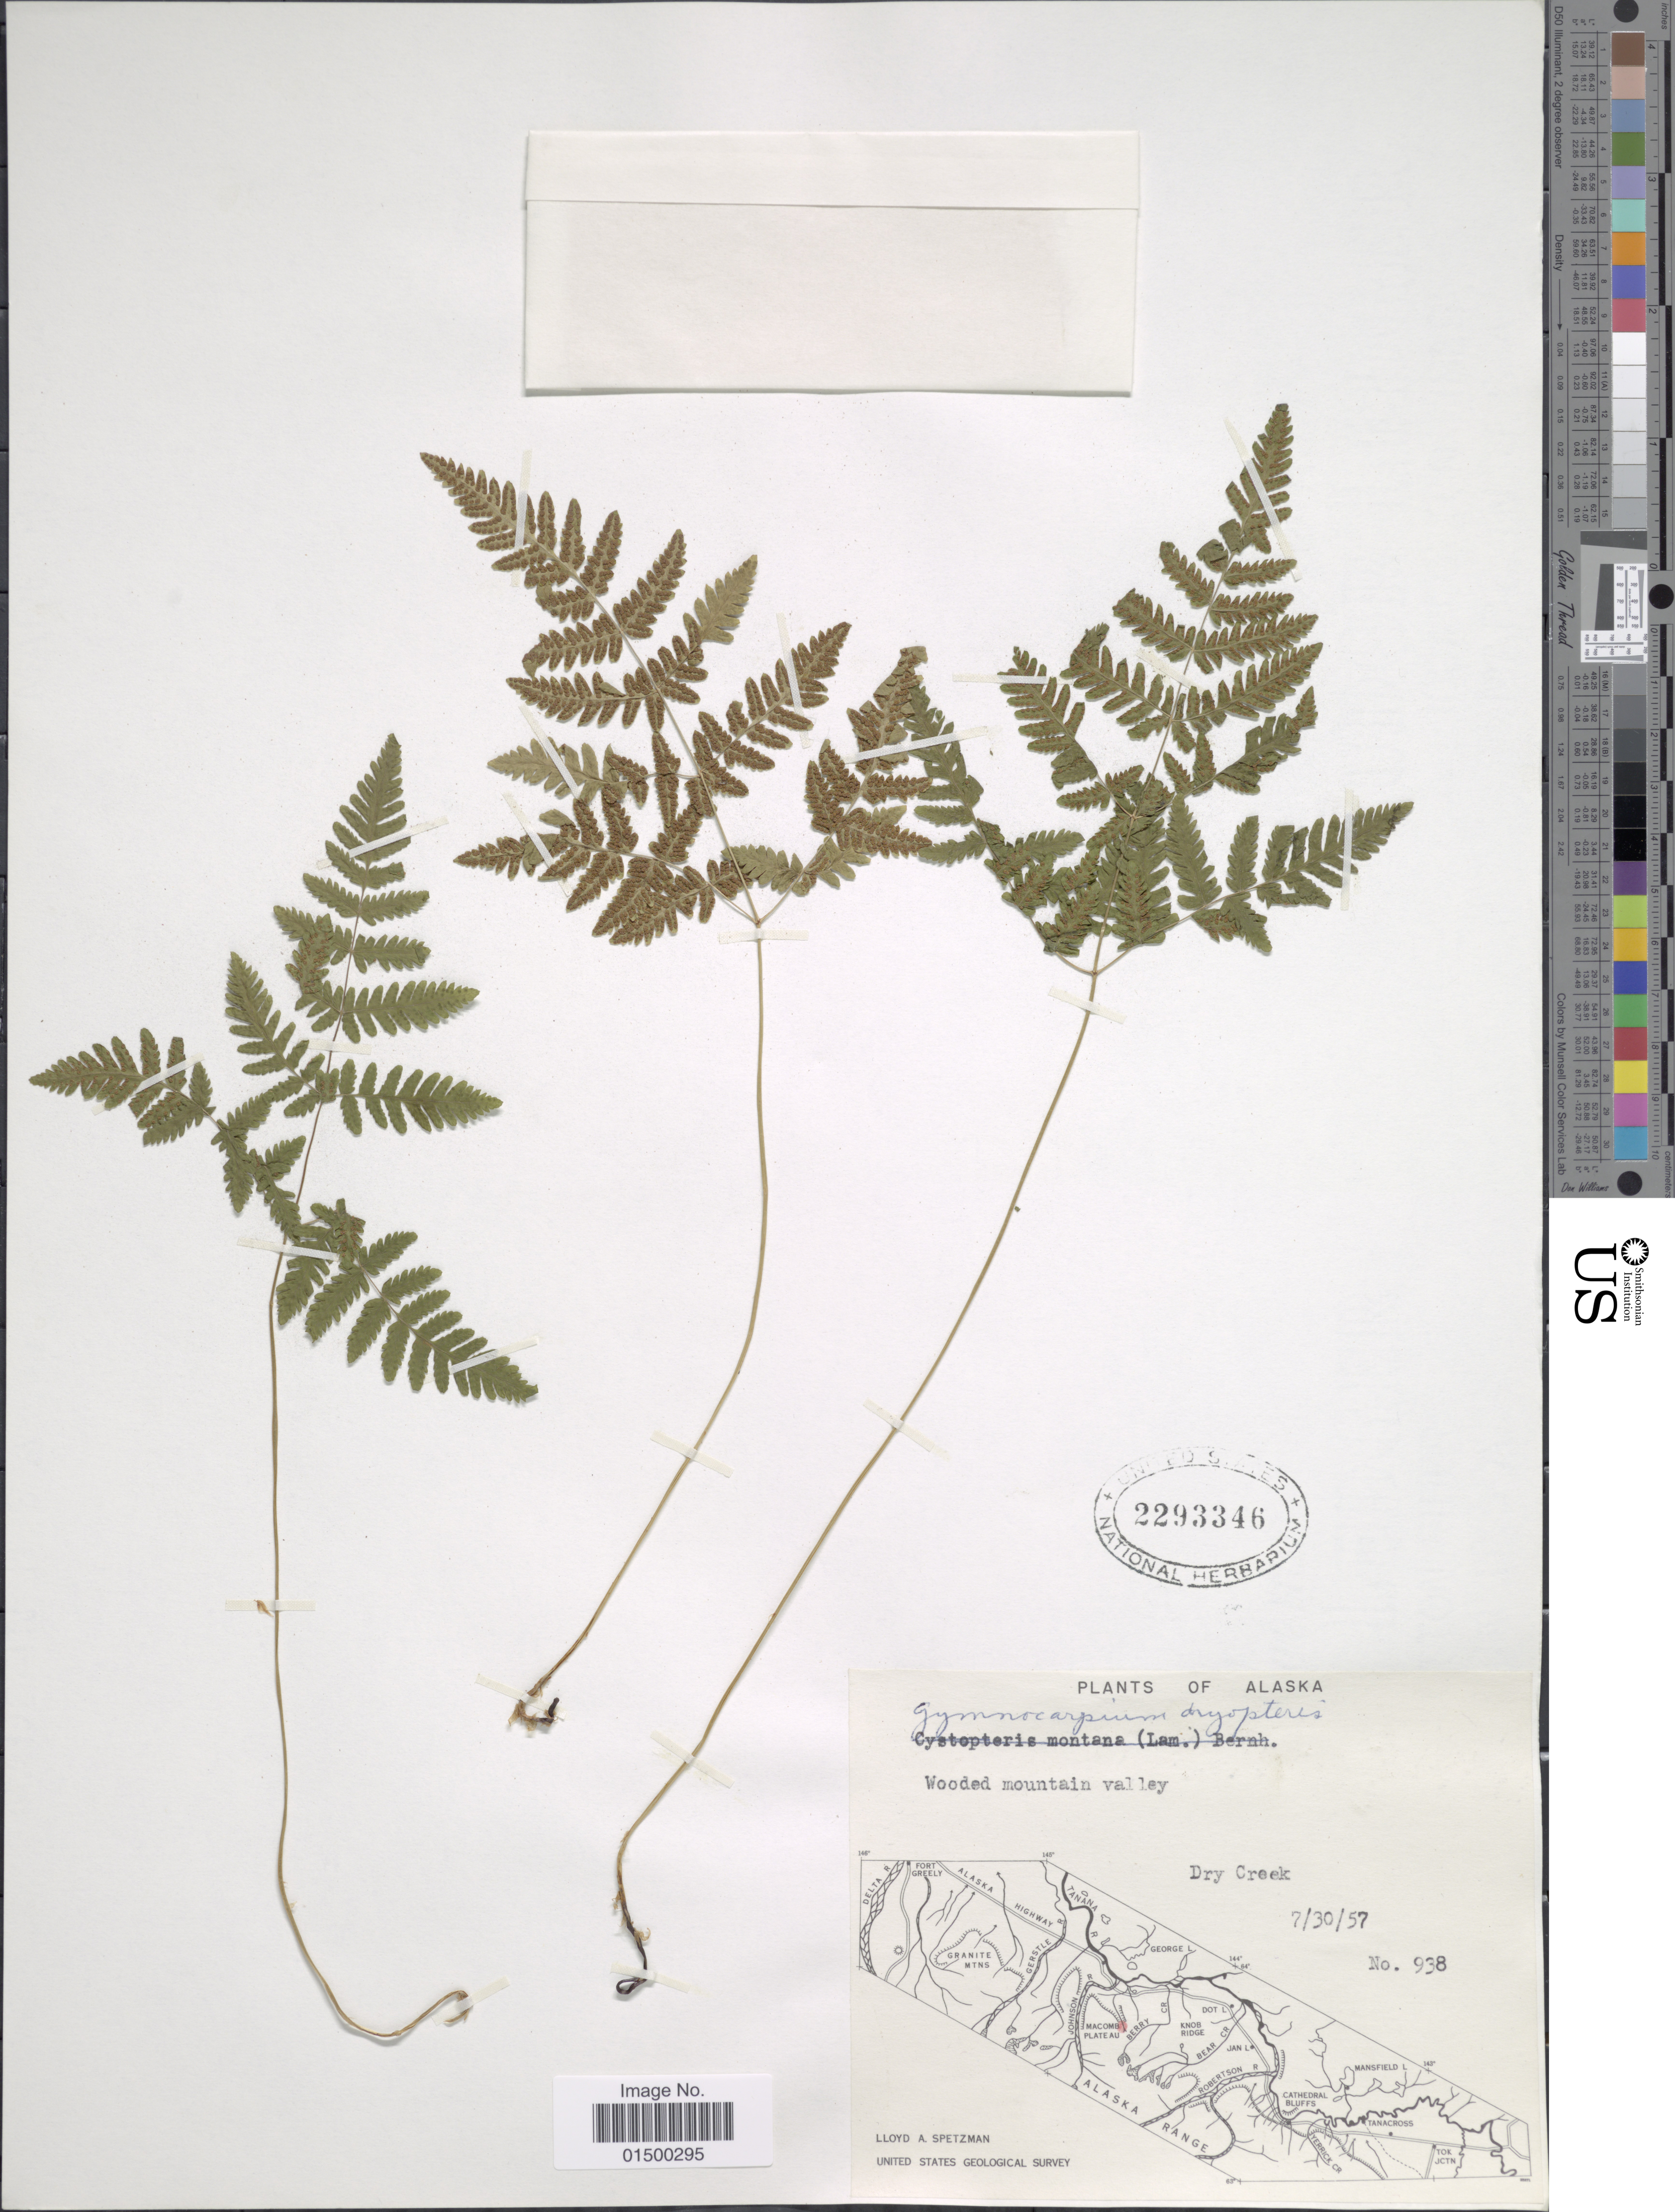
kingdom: Plantae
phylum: Tracheophyta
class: Polypodiopsida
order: Polypodiales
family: Cystopteridaceae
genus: Gymnocarpium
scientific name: Gymnocarpium dryopteris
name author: (L.) Newman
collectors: L. Spetzman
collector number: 938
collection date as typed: Transcribed d/m/y: 30/7/57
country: United States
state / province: Alaska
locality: Wooded mountain valley.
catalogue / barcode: US 2293346